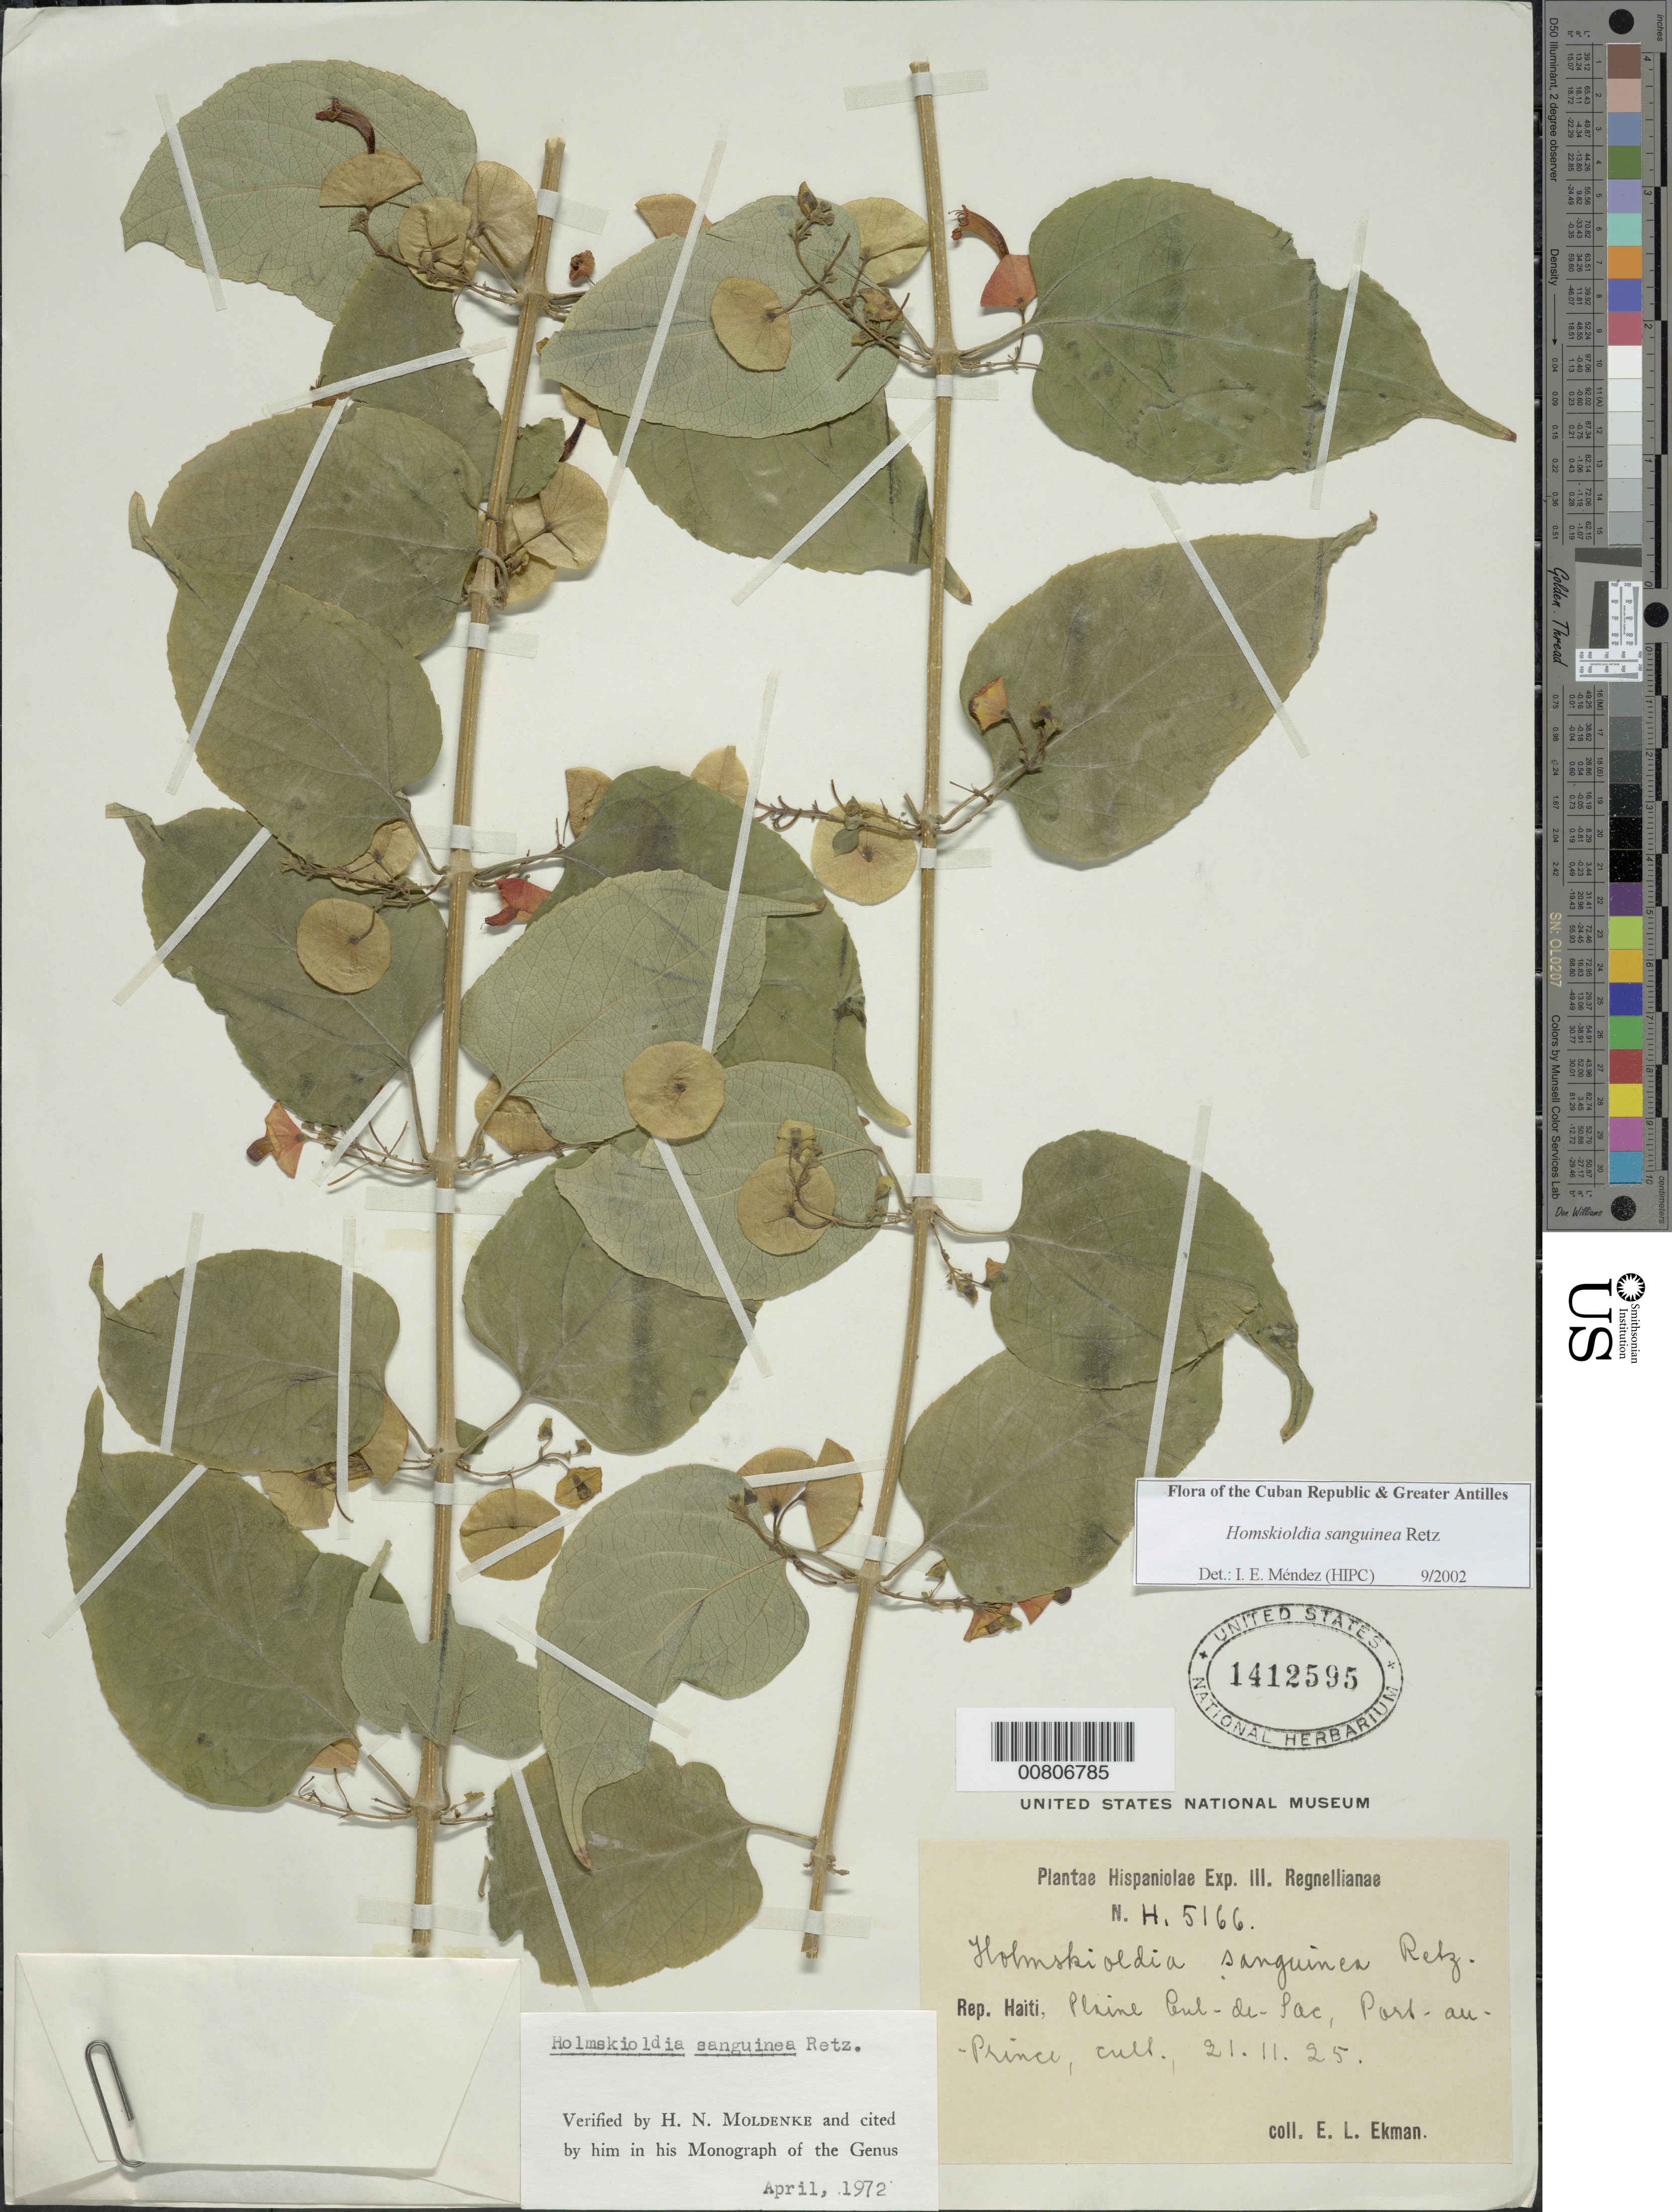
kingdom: Plantae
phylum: Tracheophyta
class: Magnoliopsida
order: Lamiales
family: Lamiaceae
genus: Holmskioldia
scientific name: Holmskioldia sanguinea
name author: Retz.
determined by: Méndez, Isidro E., (HIPC)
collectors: E. L. Ekman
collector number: H 5166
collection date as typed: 21 Nov 1925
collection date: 1925-11-21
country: Haiti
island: Hispaniola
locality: Plaine Cul-de-Sac, Port au Prince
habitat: Cultivated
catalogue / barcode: US 1412595